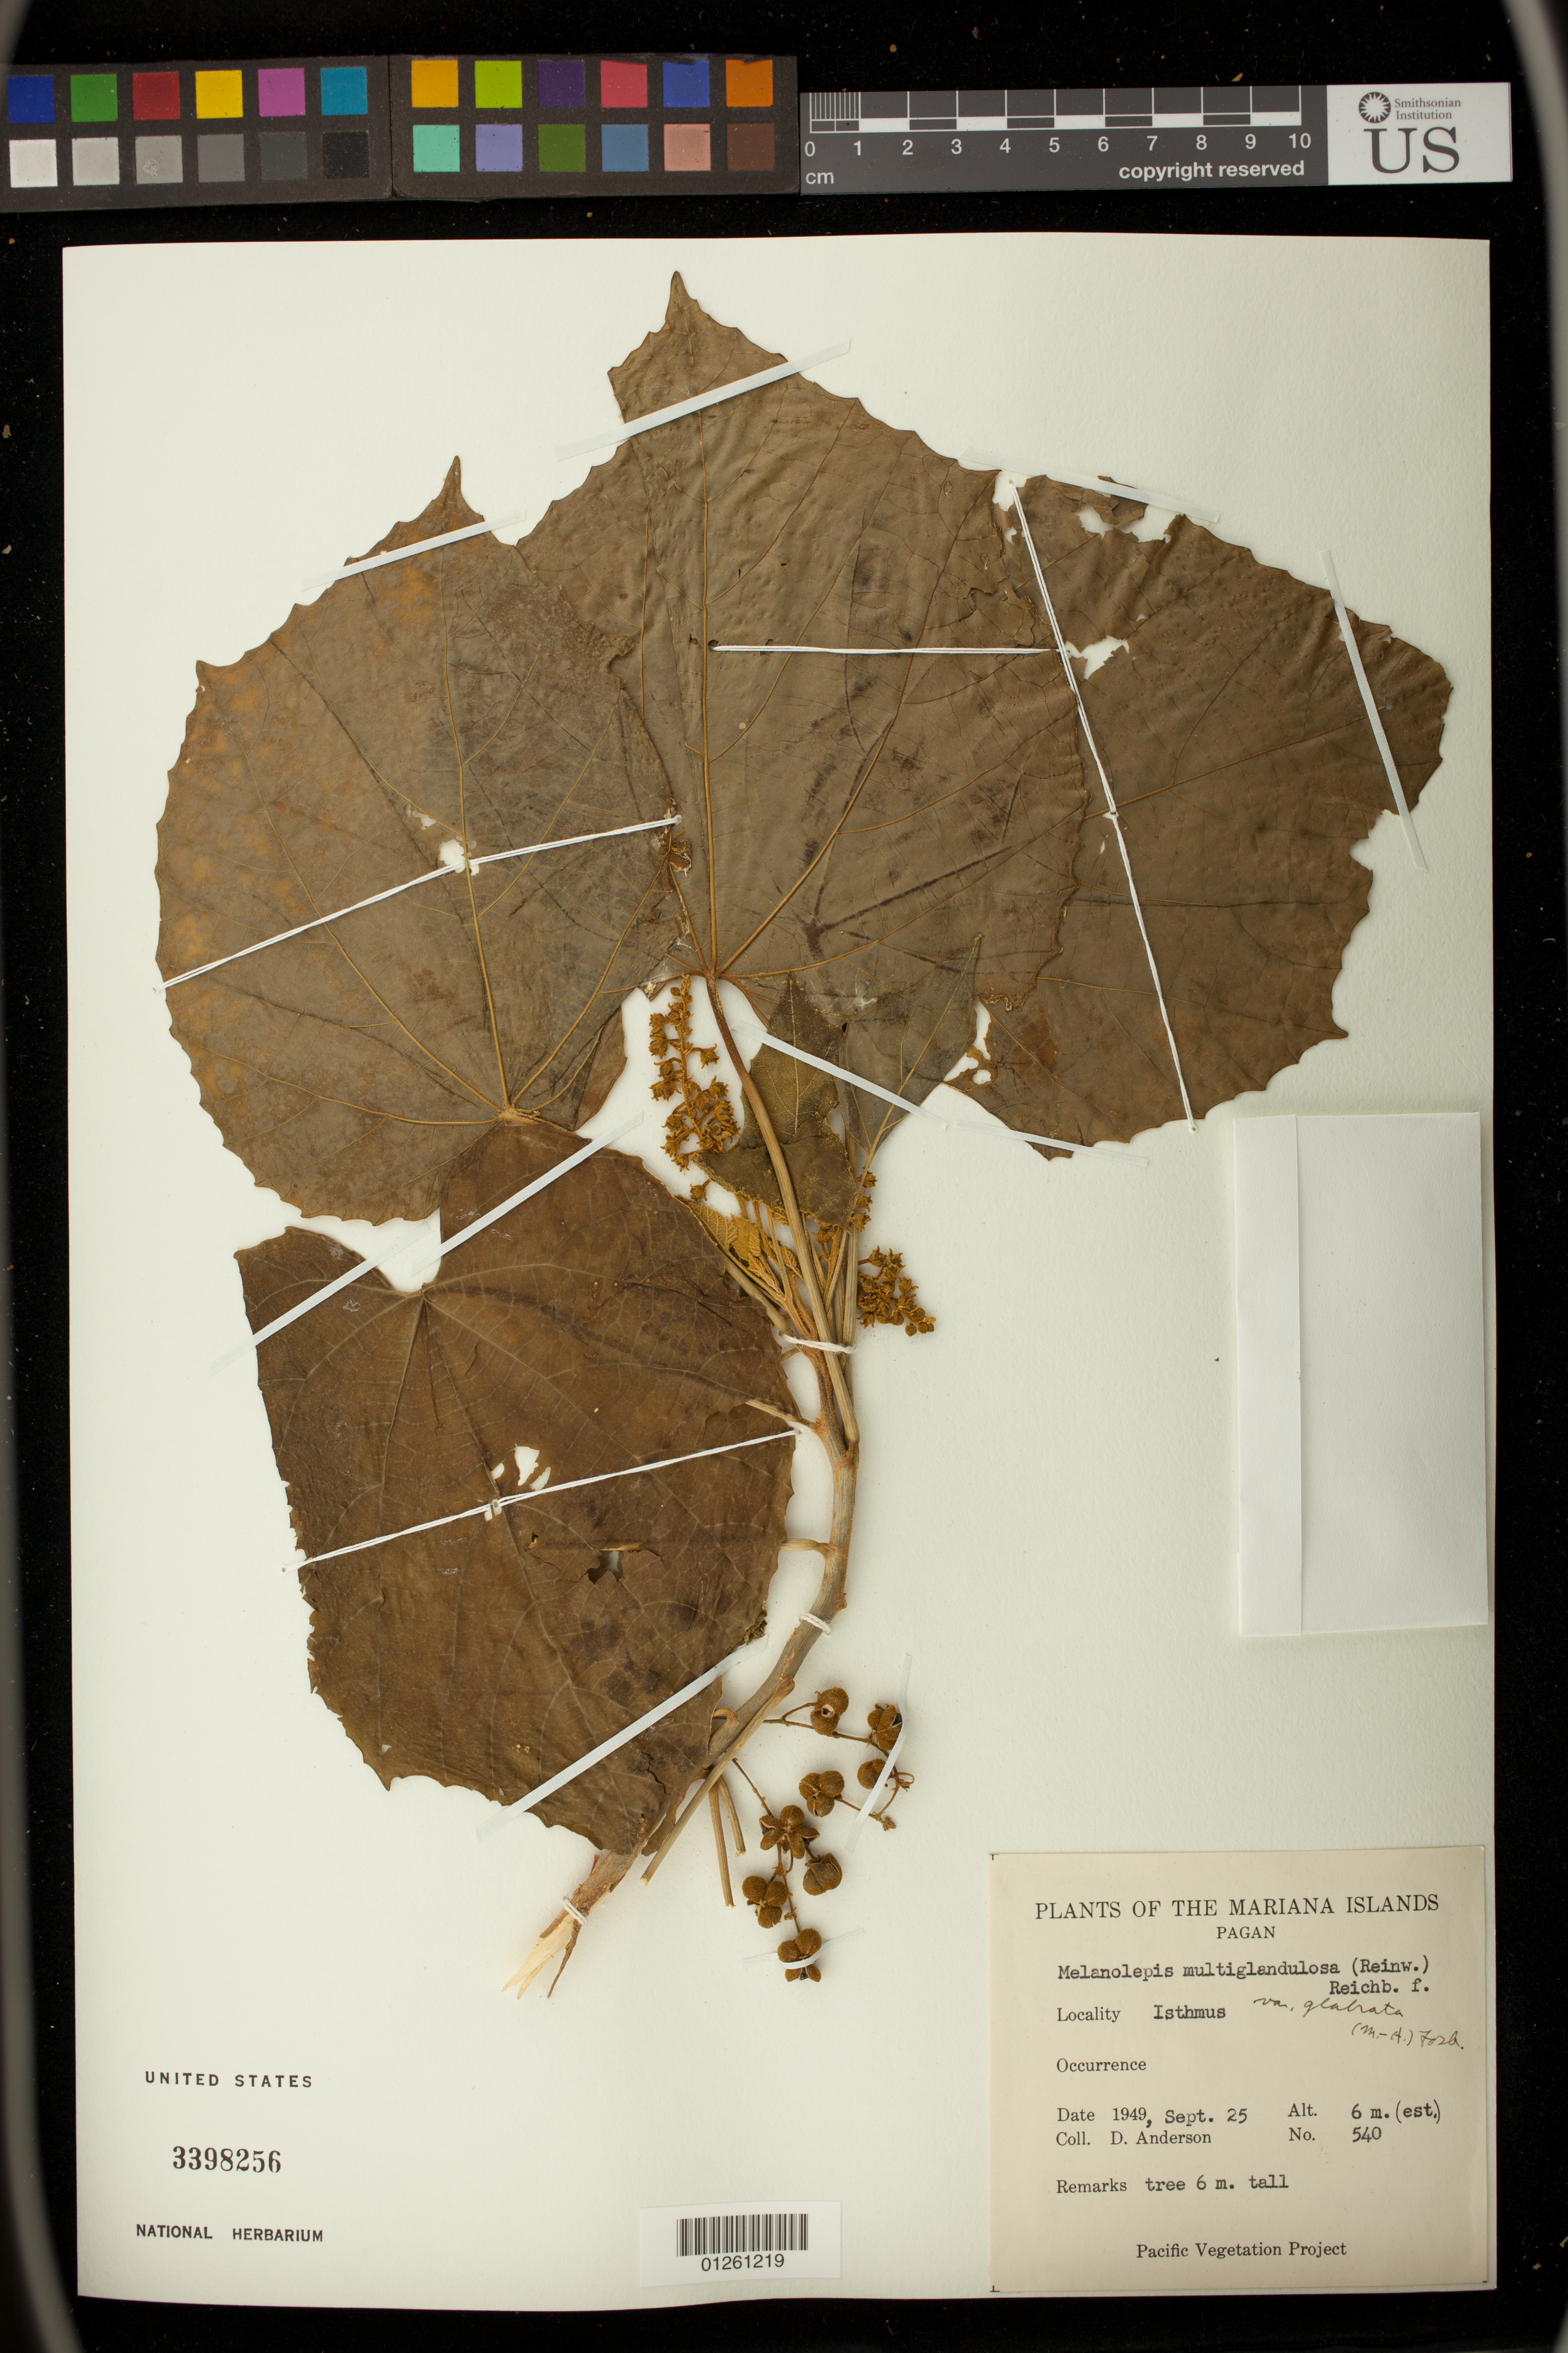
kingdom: Plantae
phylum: Tracheophyta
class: Magnoliopsida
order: Malpighiales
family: Euphorbiaceae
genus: Melanolepis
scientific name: Melanolepis multiglandulosa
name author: (Reinw. ex Blume) Rchb. f. & Zoll.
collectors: D. Anderson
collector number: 540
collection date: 1949-09-25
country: Northern Mariana Islands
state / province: Northern Islands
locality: Pagan. Isthmus.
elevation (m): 6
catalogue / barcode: US 3398256